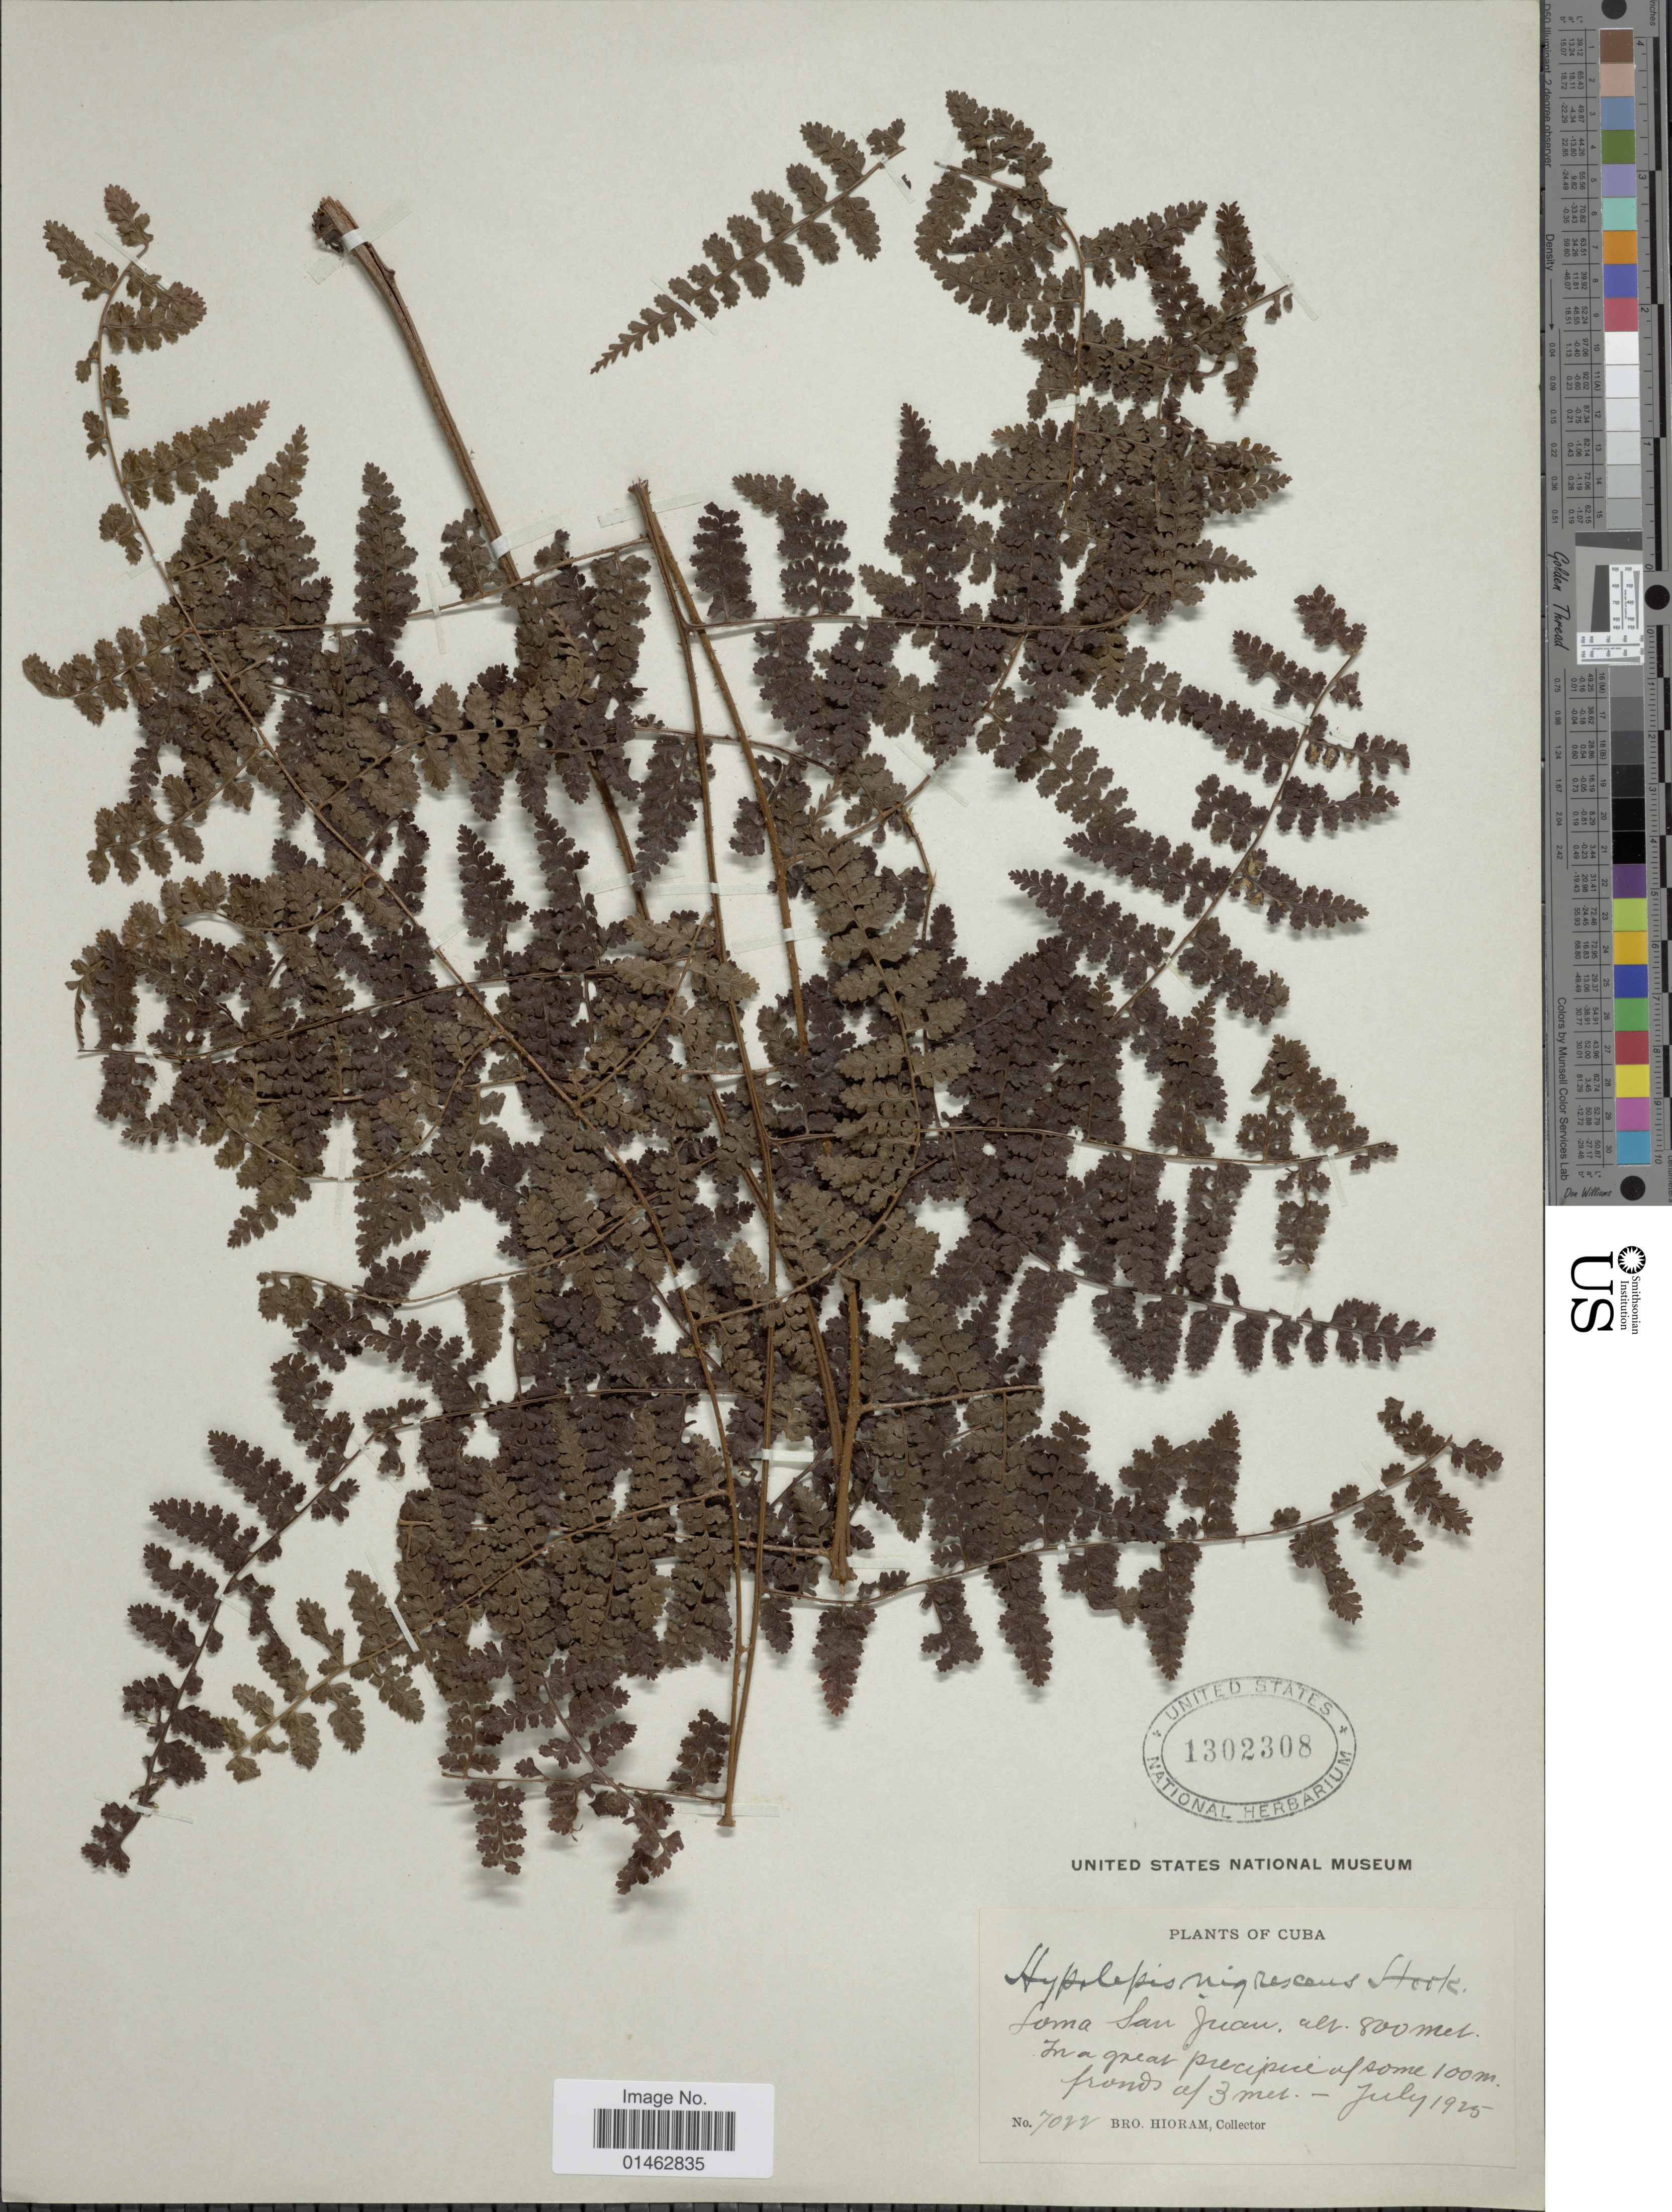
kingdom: Plantae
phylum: Tracheophyta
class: Polypodiopsida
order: Polypodiales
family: Dennstaedtiaceae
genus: Hypolepis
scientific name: Hypolepis nigrescens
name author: Hook.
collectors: Bro. Hioram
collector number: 7022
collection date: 1925-07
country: Cuba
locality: Loma San Juan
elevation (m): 800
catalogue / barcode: US 1302308